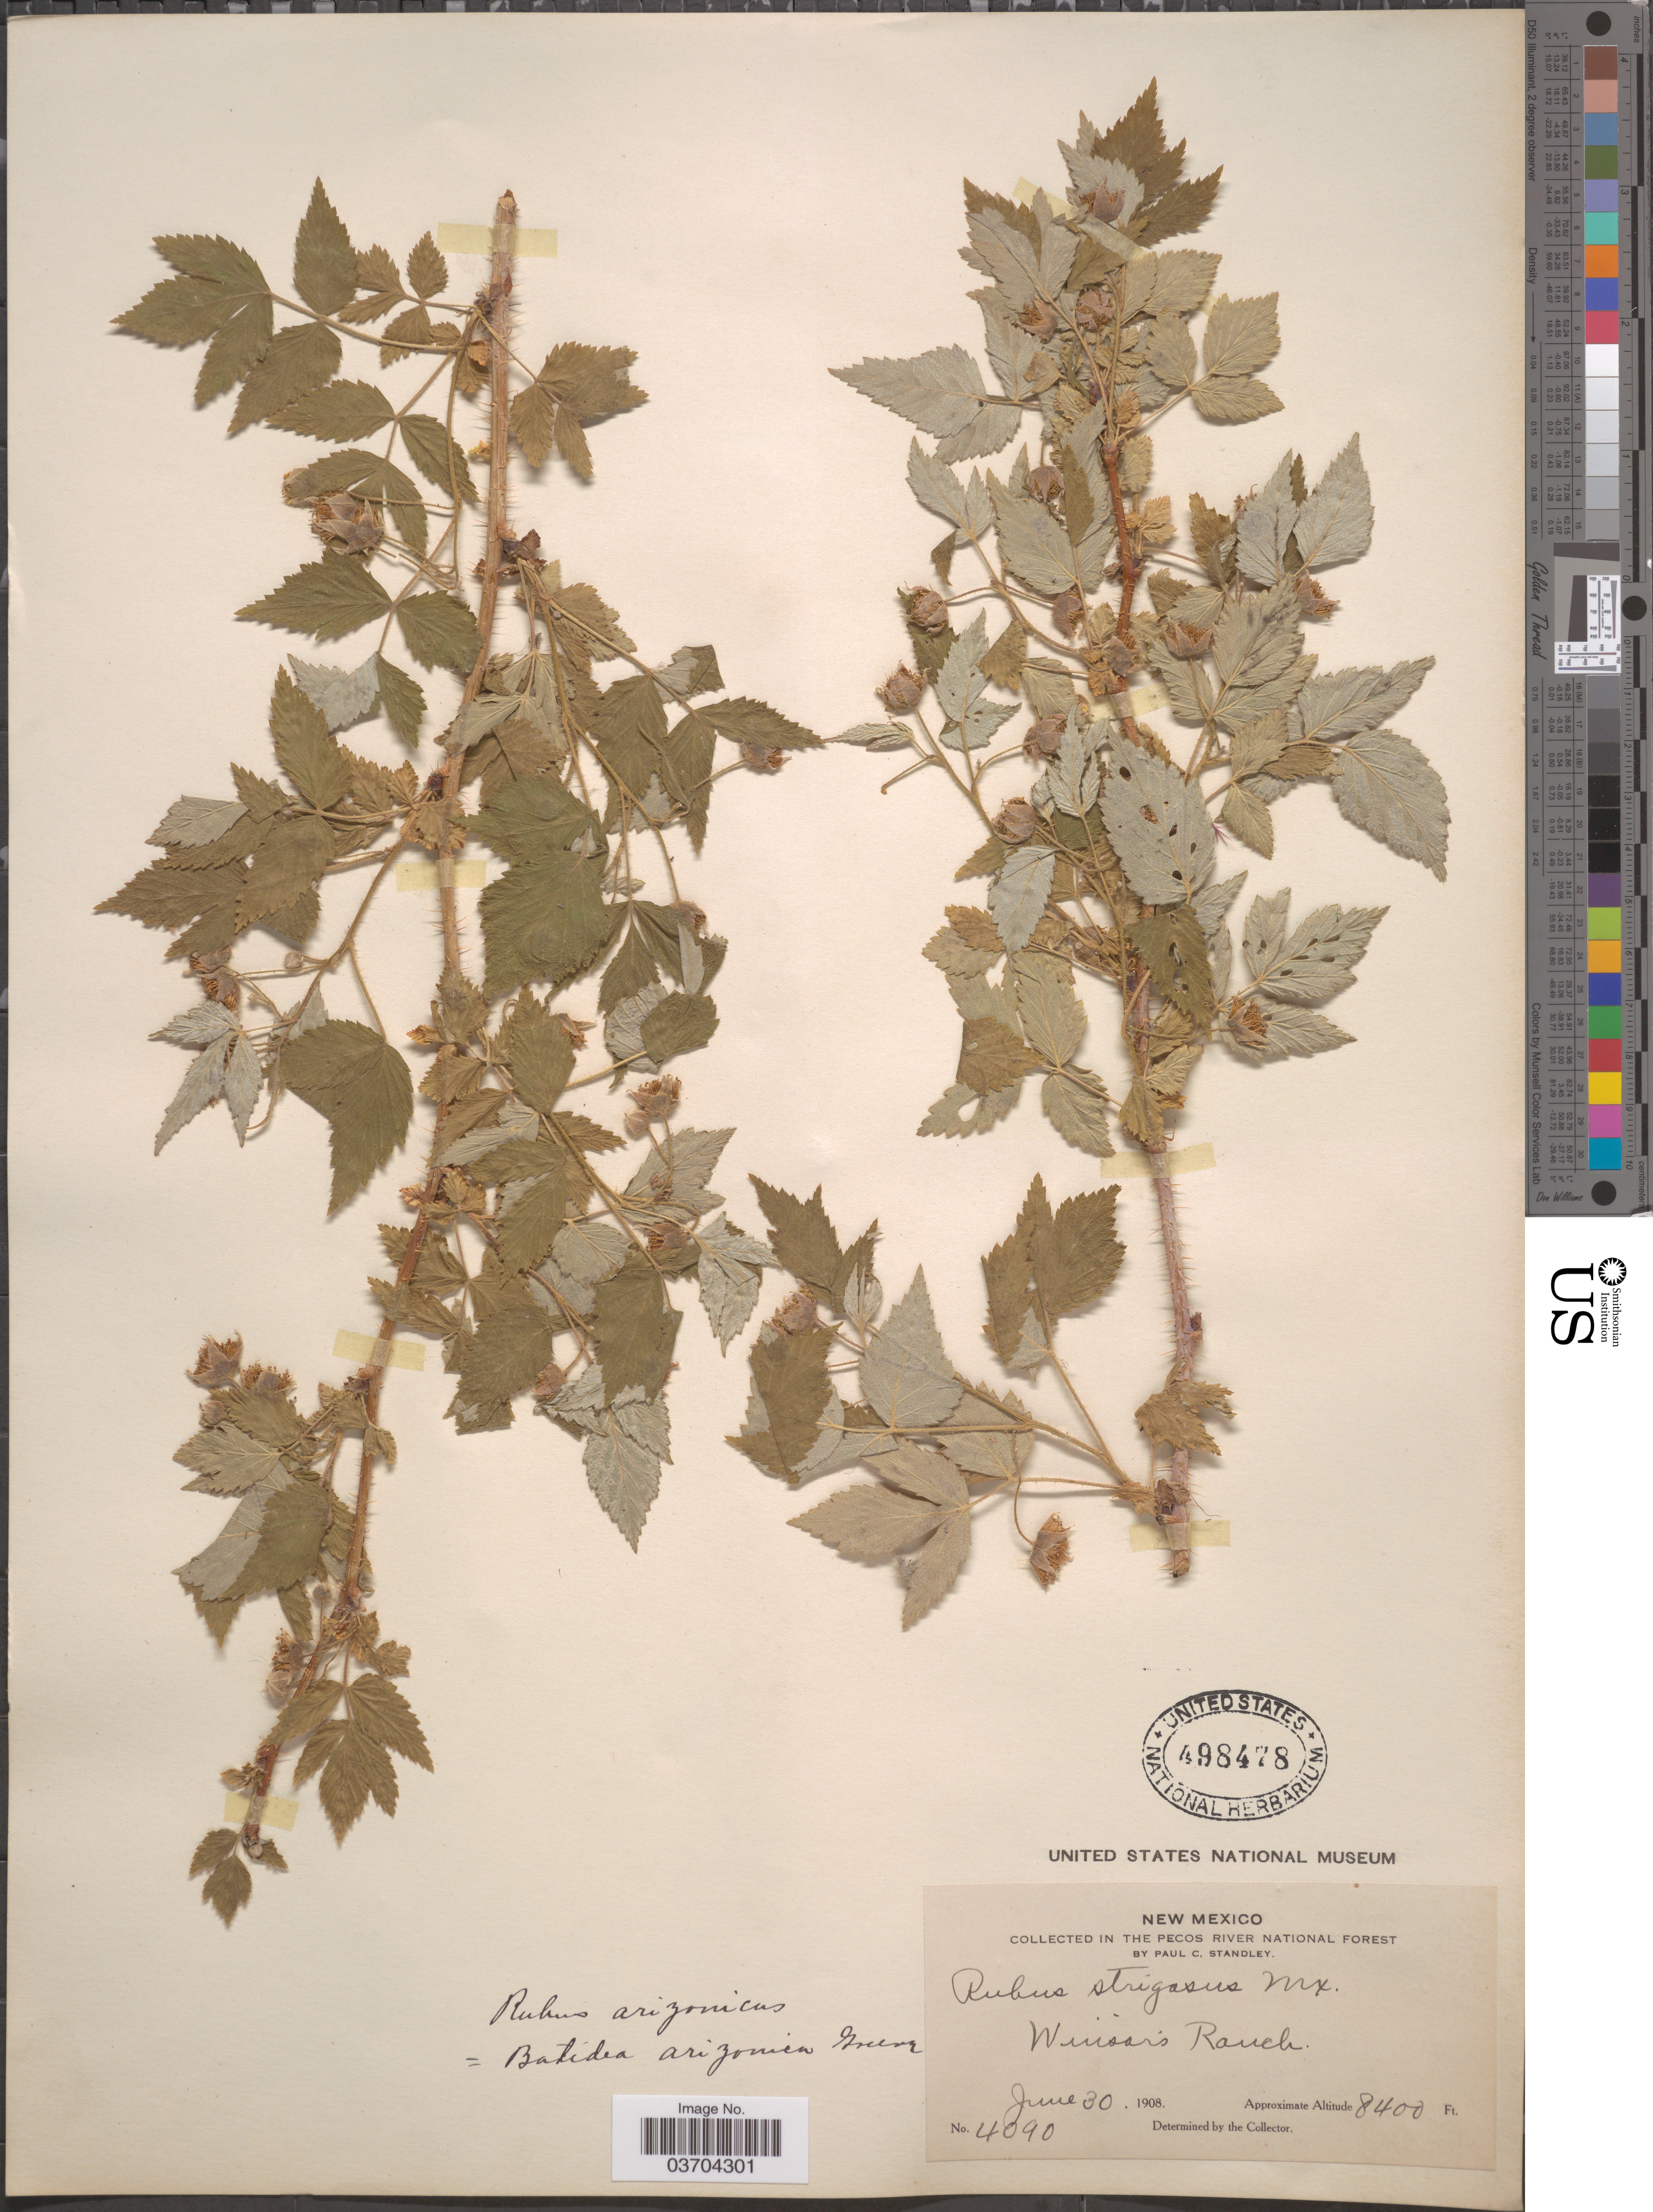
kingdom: Plantae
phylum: Tracheophyta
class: Magnoliopsida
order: Rosales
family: Rosaceae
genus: Rubus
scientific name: Rubus arizonicus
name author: (Greene) Rydb.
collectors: P. C. Standley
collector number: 4090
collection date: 1908-06-30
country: United States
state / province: New Mexico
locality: Pecos River National Forest. Winsor's Ranch.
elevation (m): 2560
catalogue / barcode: US 498478